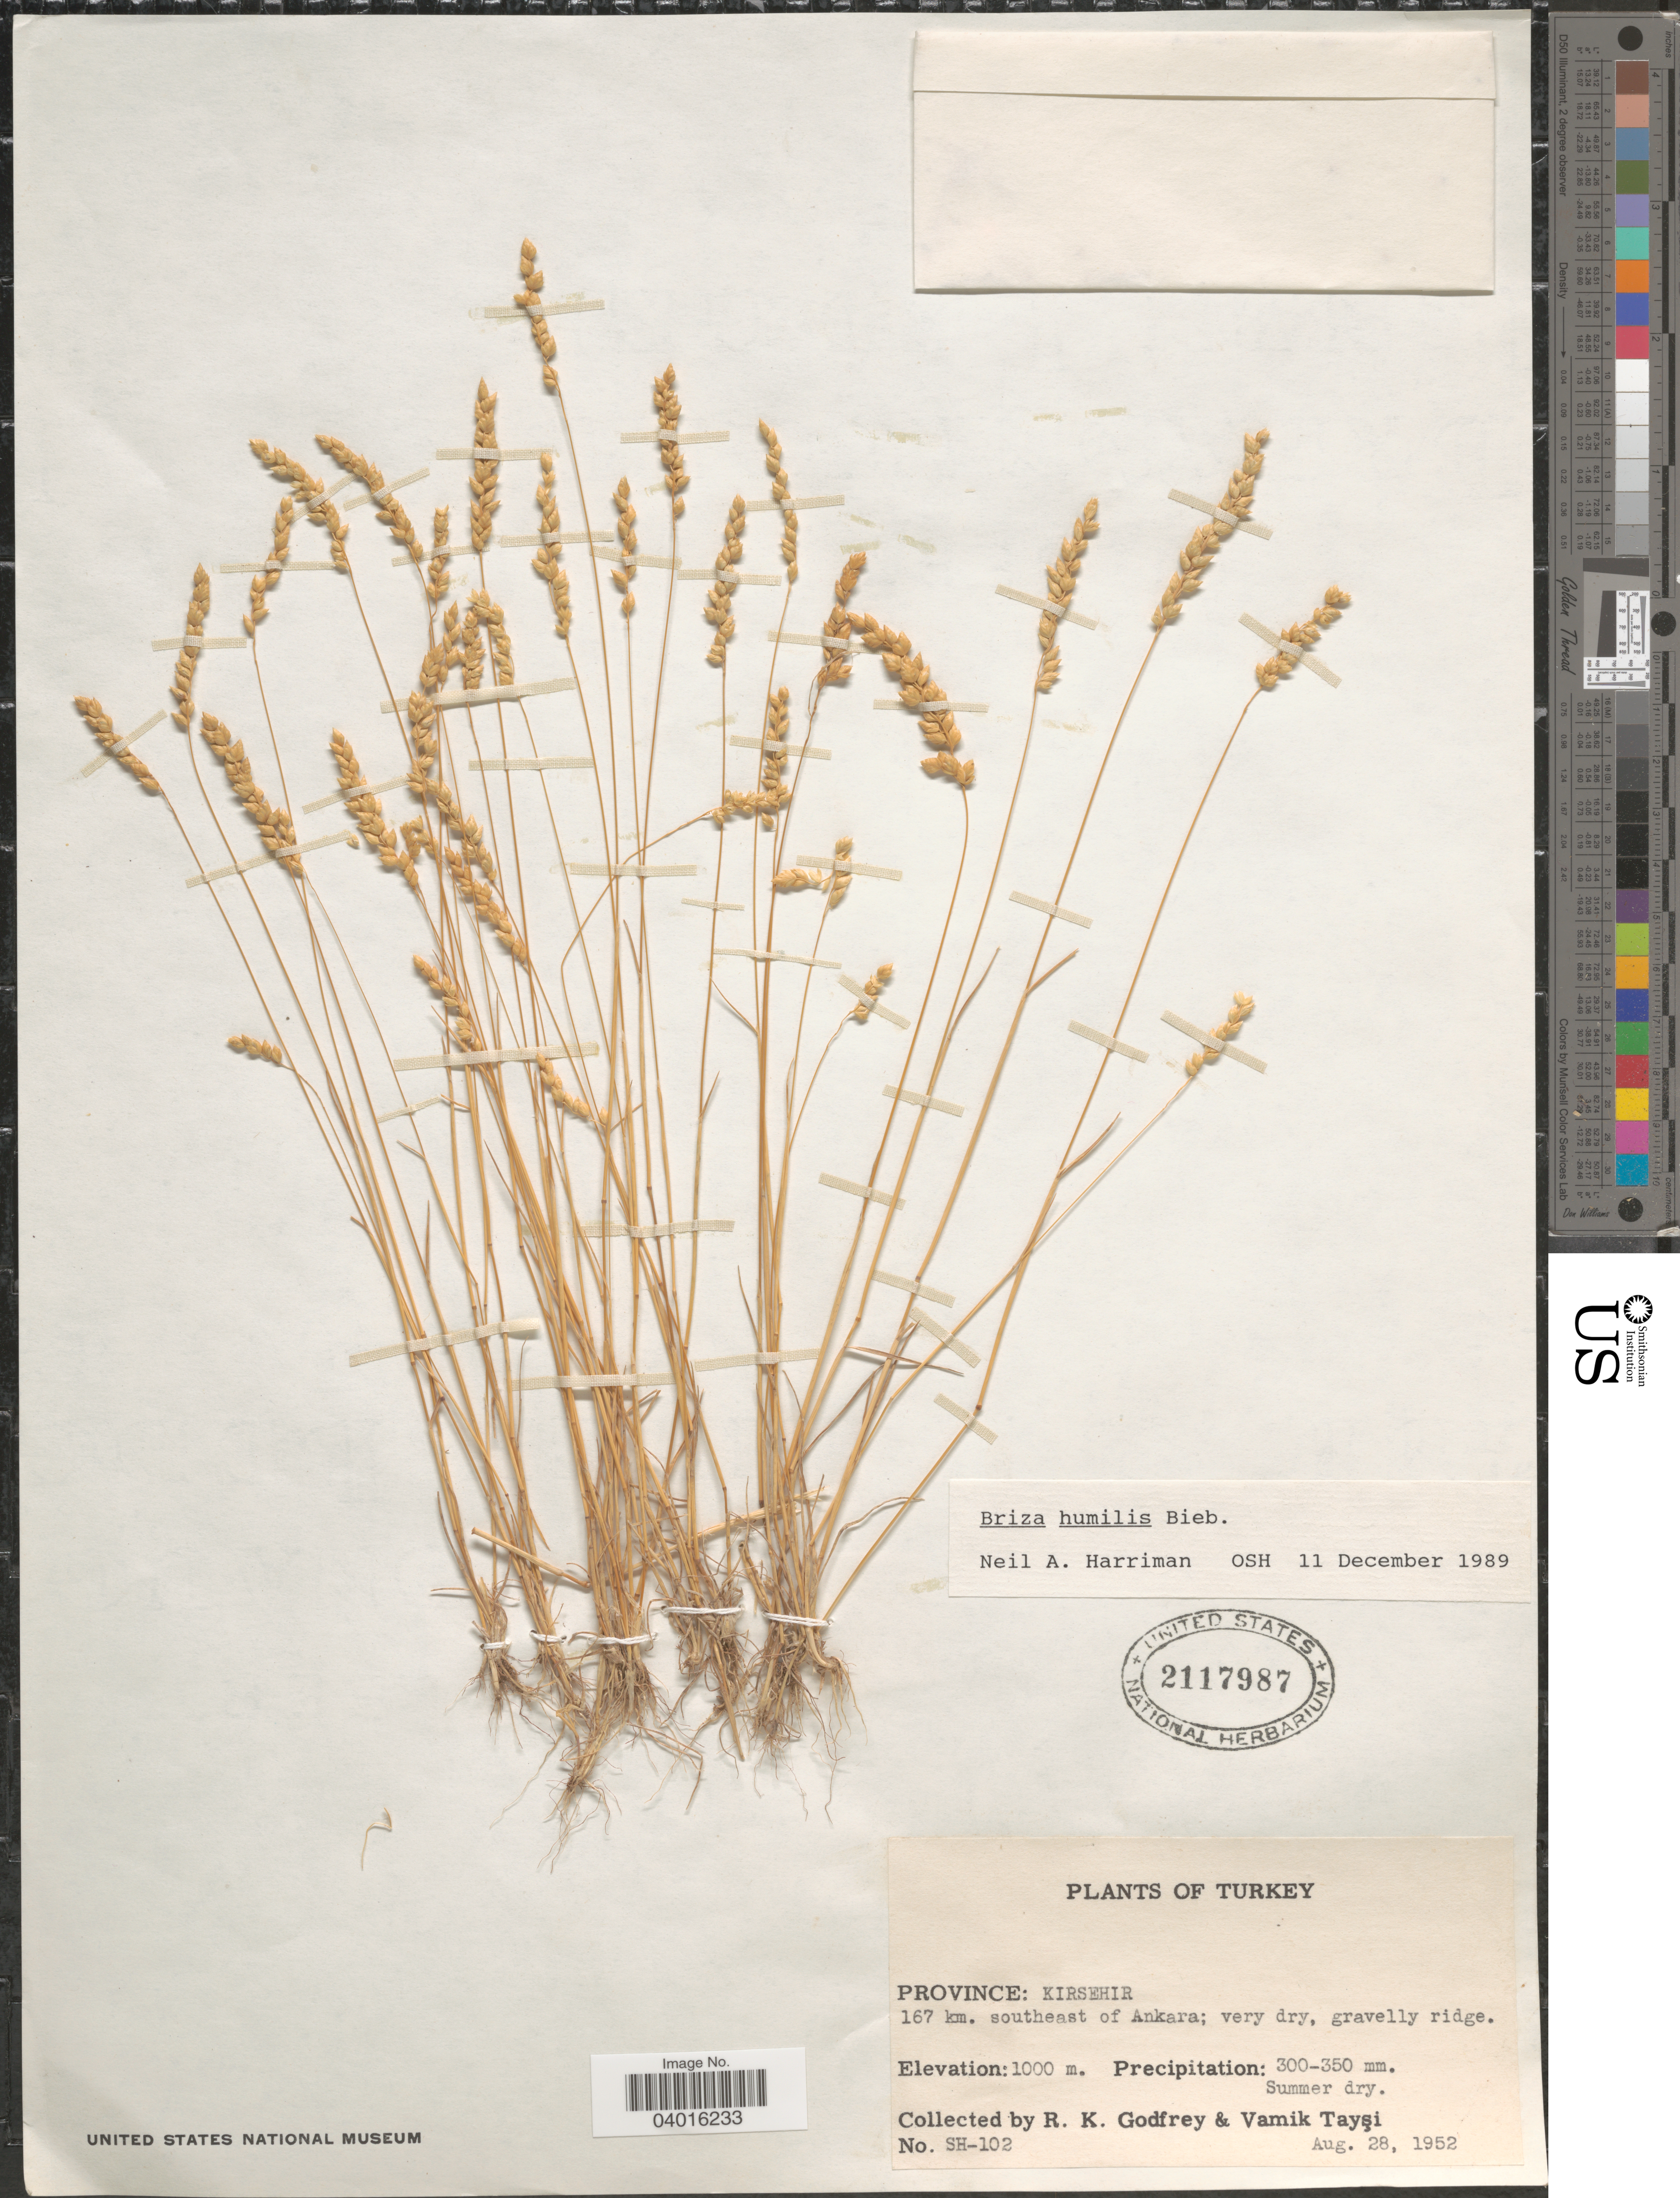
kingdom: Plantae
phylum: Tracheophyta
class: Liliopsida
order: Poales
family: Poaceae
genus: Briza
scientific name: Briza humilis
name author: M. Bieb.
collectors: R. K. Godfrey & V. Taysi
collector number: SH-102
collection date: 1952-08-28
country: Turkey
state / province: Kirsehir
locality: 167 km. southeast of Ankara; very dry, gravelly ridge.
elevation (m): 1000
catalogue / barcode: US 2117987